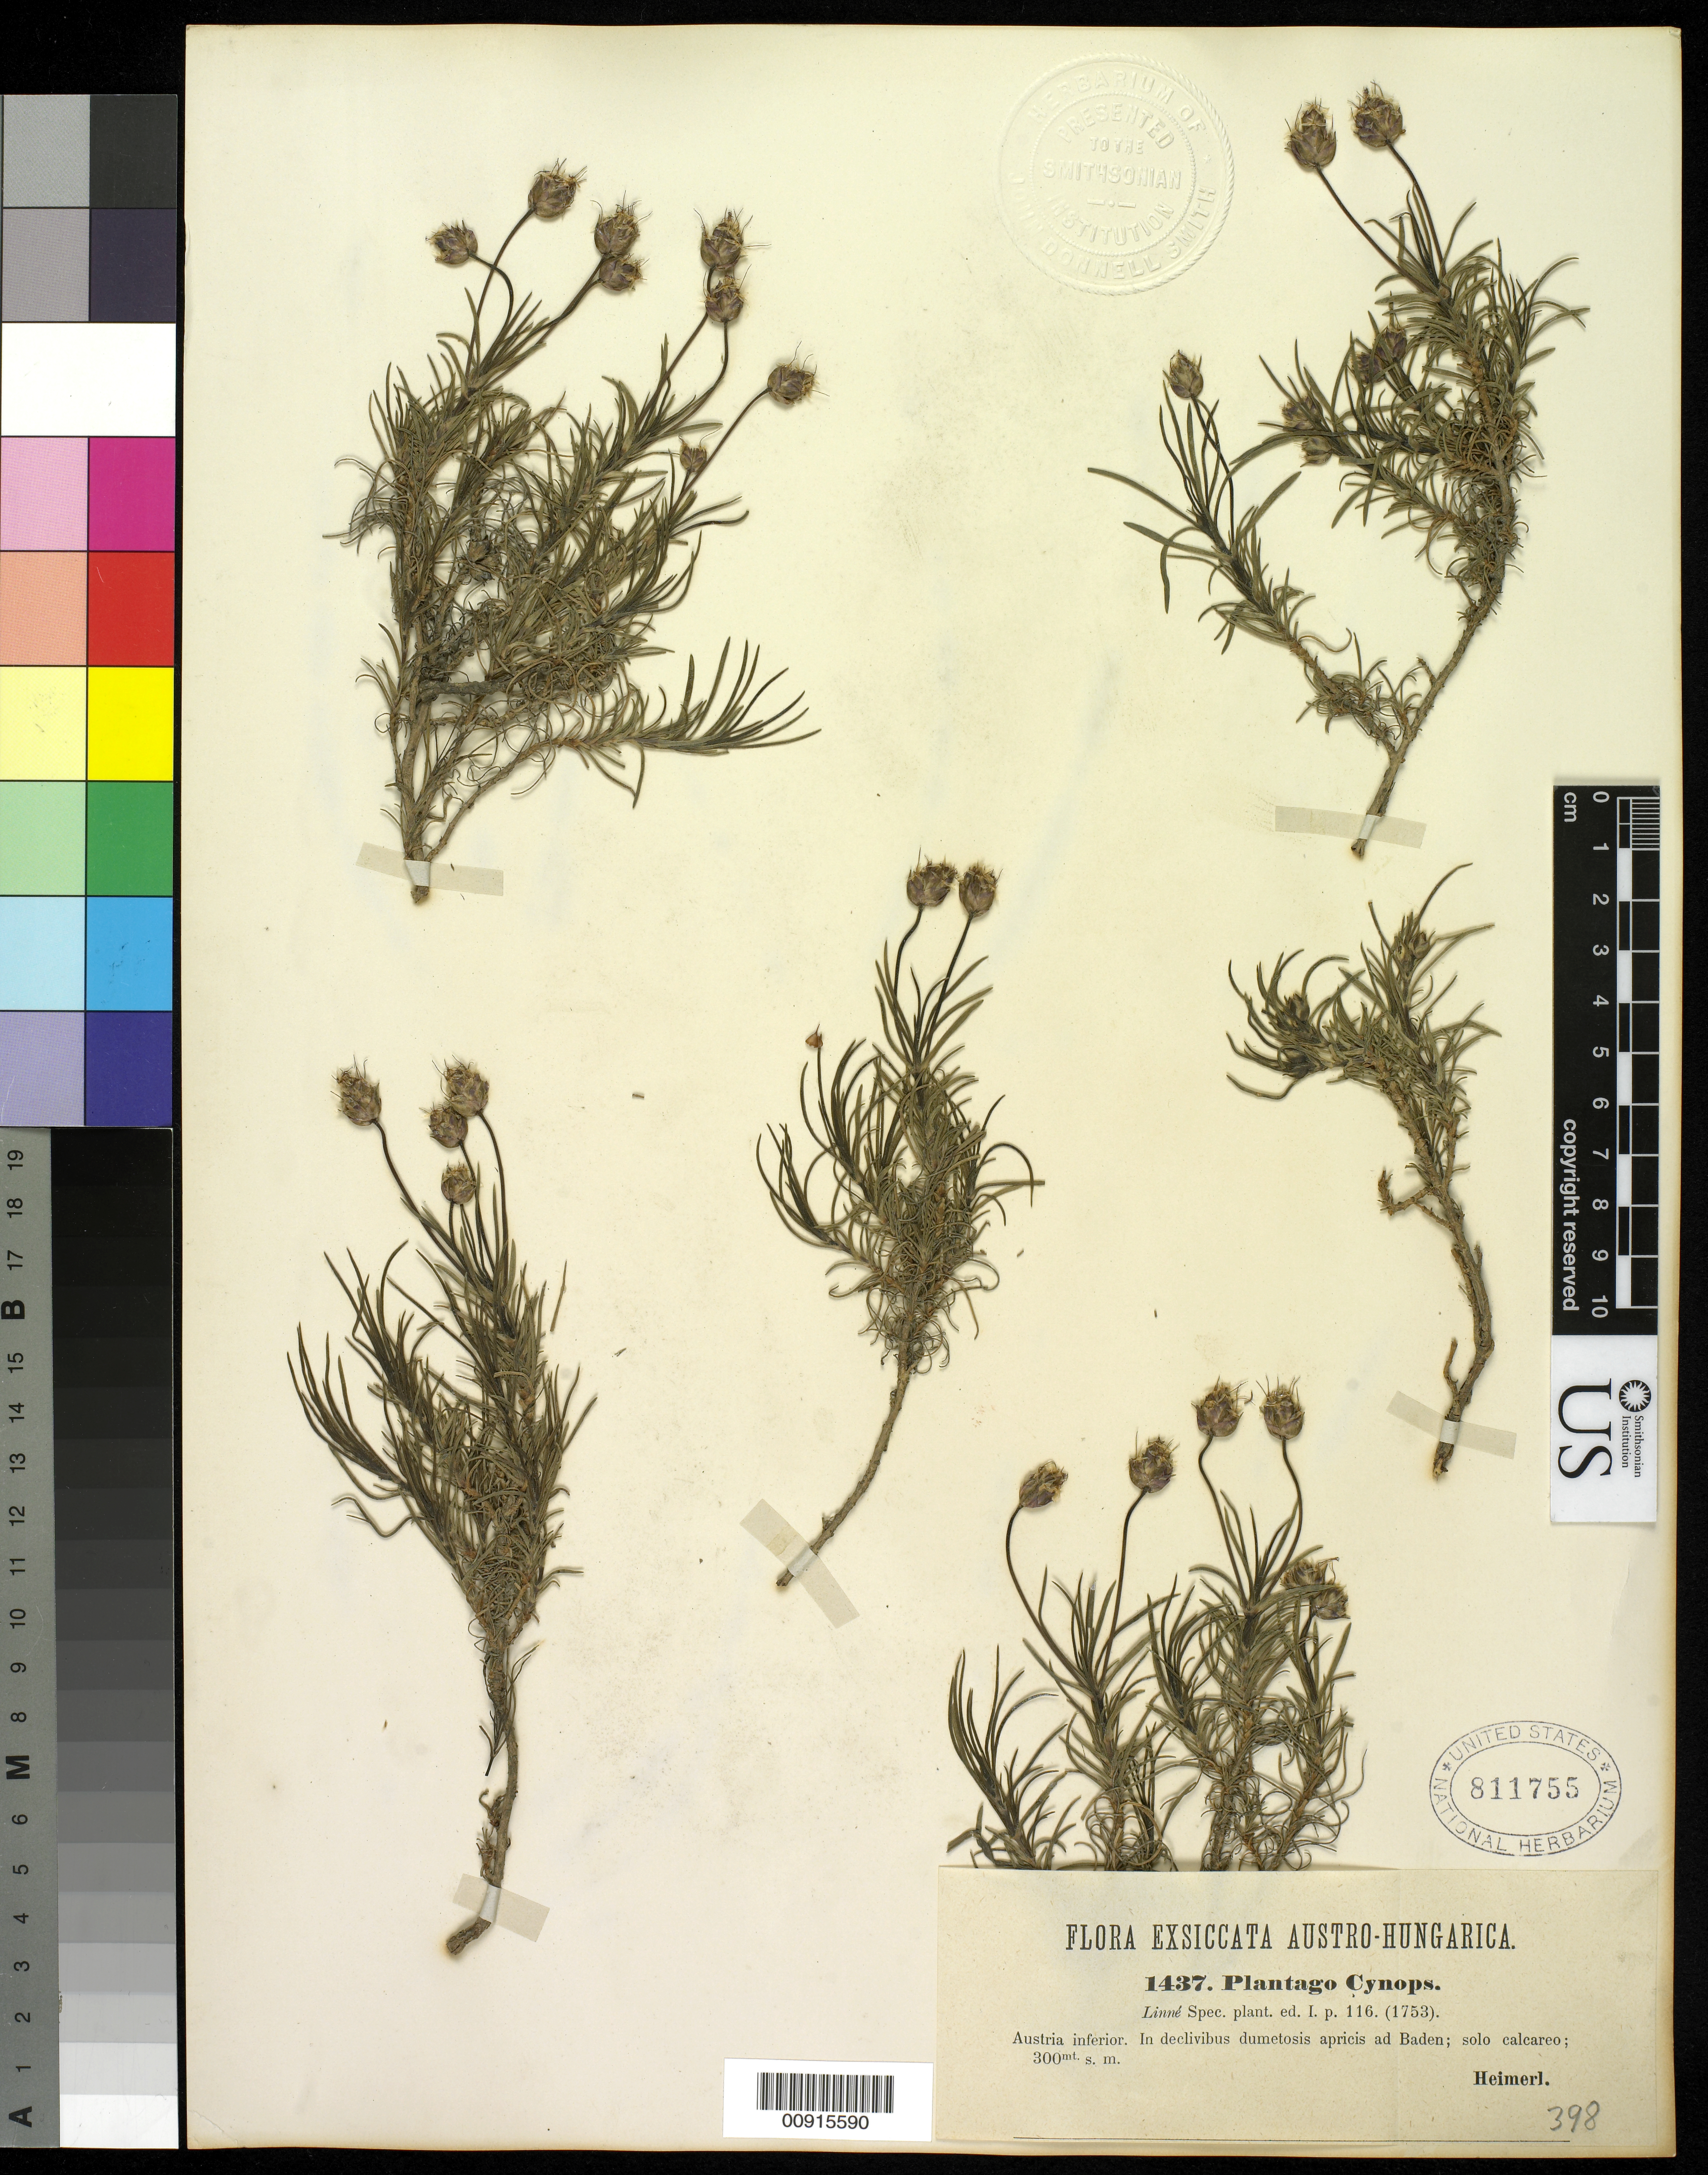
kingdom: Plantae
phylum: Tracheophyta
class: Magnoliopsida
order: Lamiales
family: Plantaginaceae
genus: Plantago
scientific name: Plantago sempervirens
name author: Crantz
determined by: Shipunov, Alexey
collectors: A. Heimerl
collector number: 1437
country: Germany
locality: Baden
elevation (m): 300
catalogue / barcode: US 811755